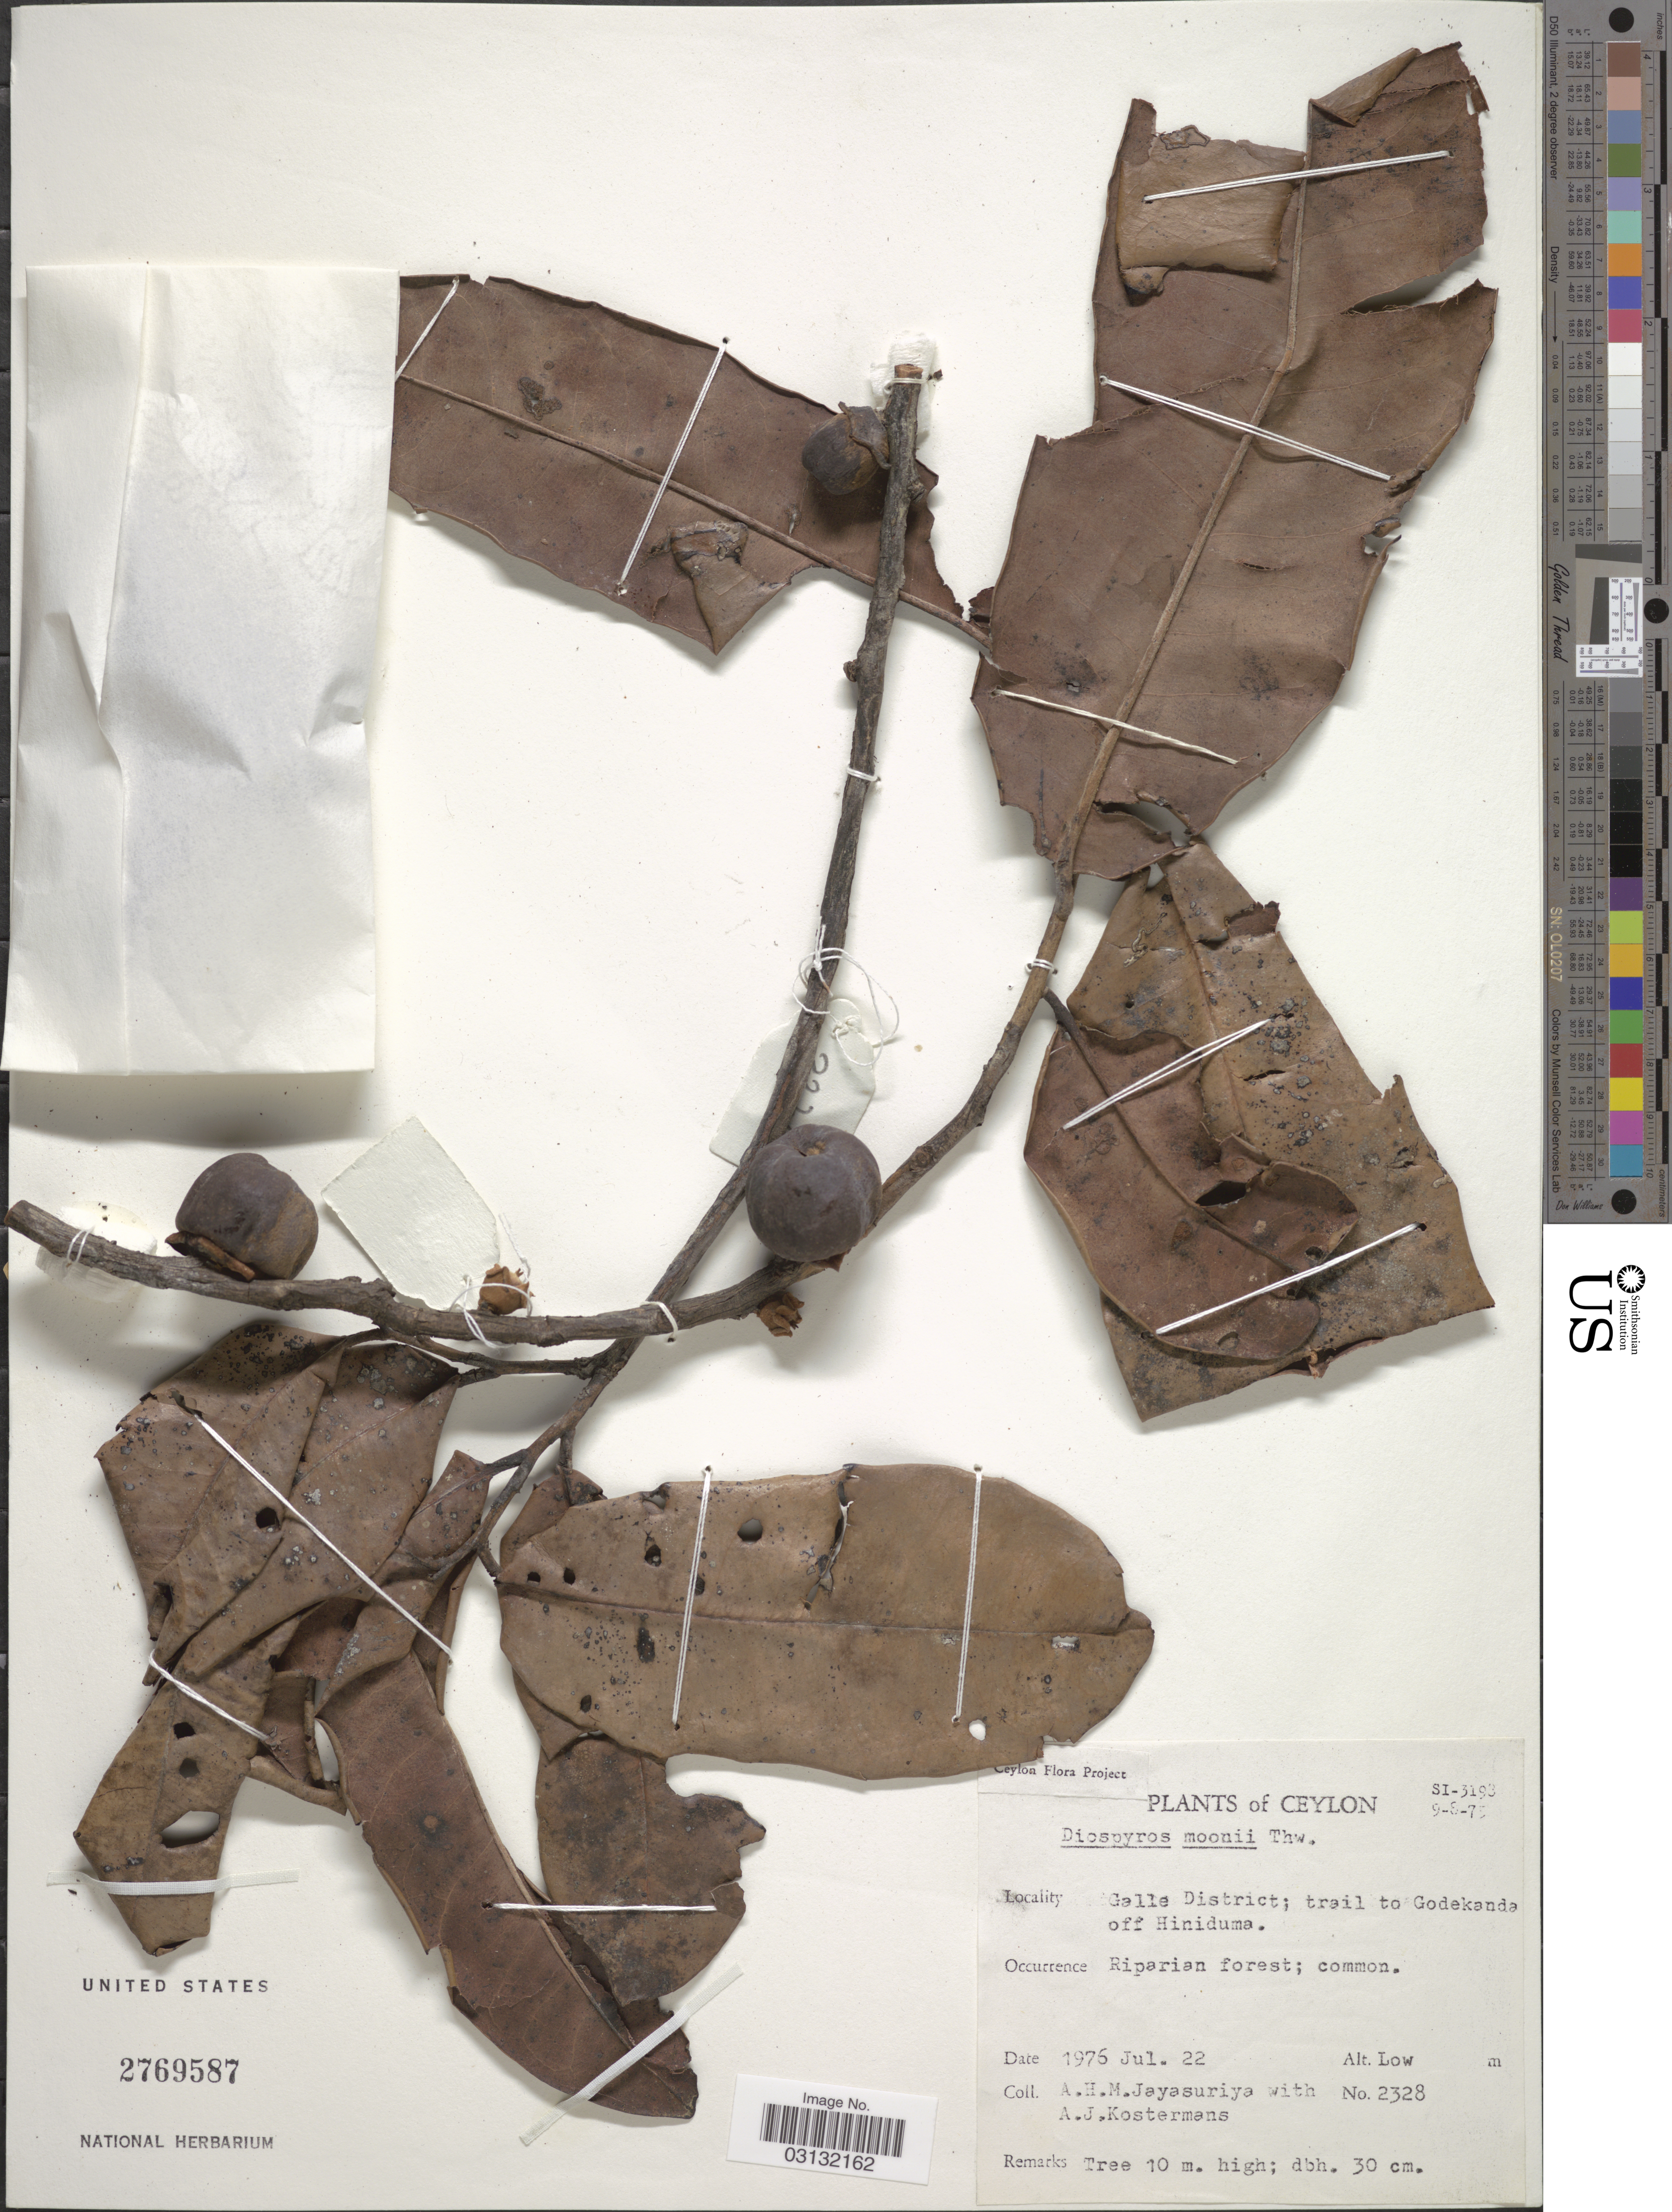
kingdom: Plantae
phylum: Tracheophyta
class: Magnoliopsida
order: Ericales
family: Ebenaceae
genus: Diospyros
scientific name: Diospyros moonii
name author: Thwaites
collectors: A. H. Jayasuriya & A. J. G. Kostermans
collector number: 2328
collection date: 1976-07-22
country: Sri Lanka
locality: Ceylon, Galle District; trail to Godekanda off Hiniduma.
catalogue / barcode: US 2769587